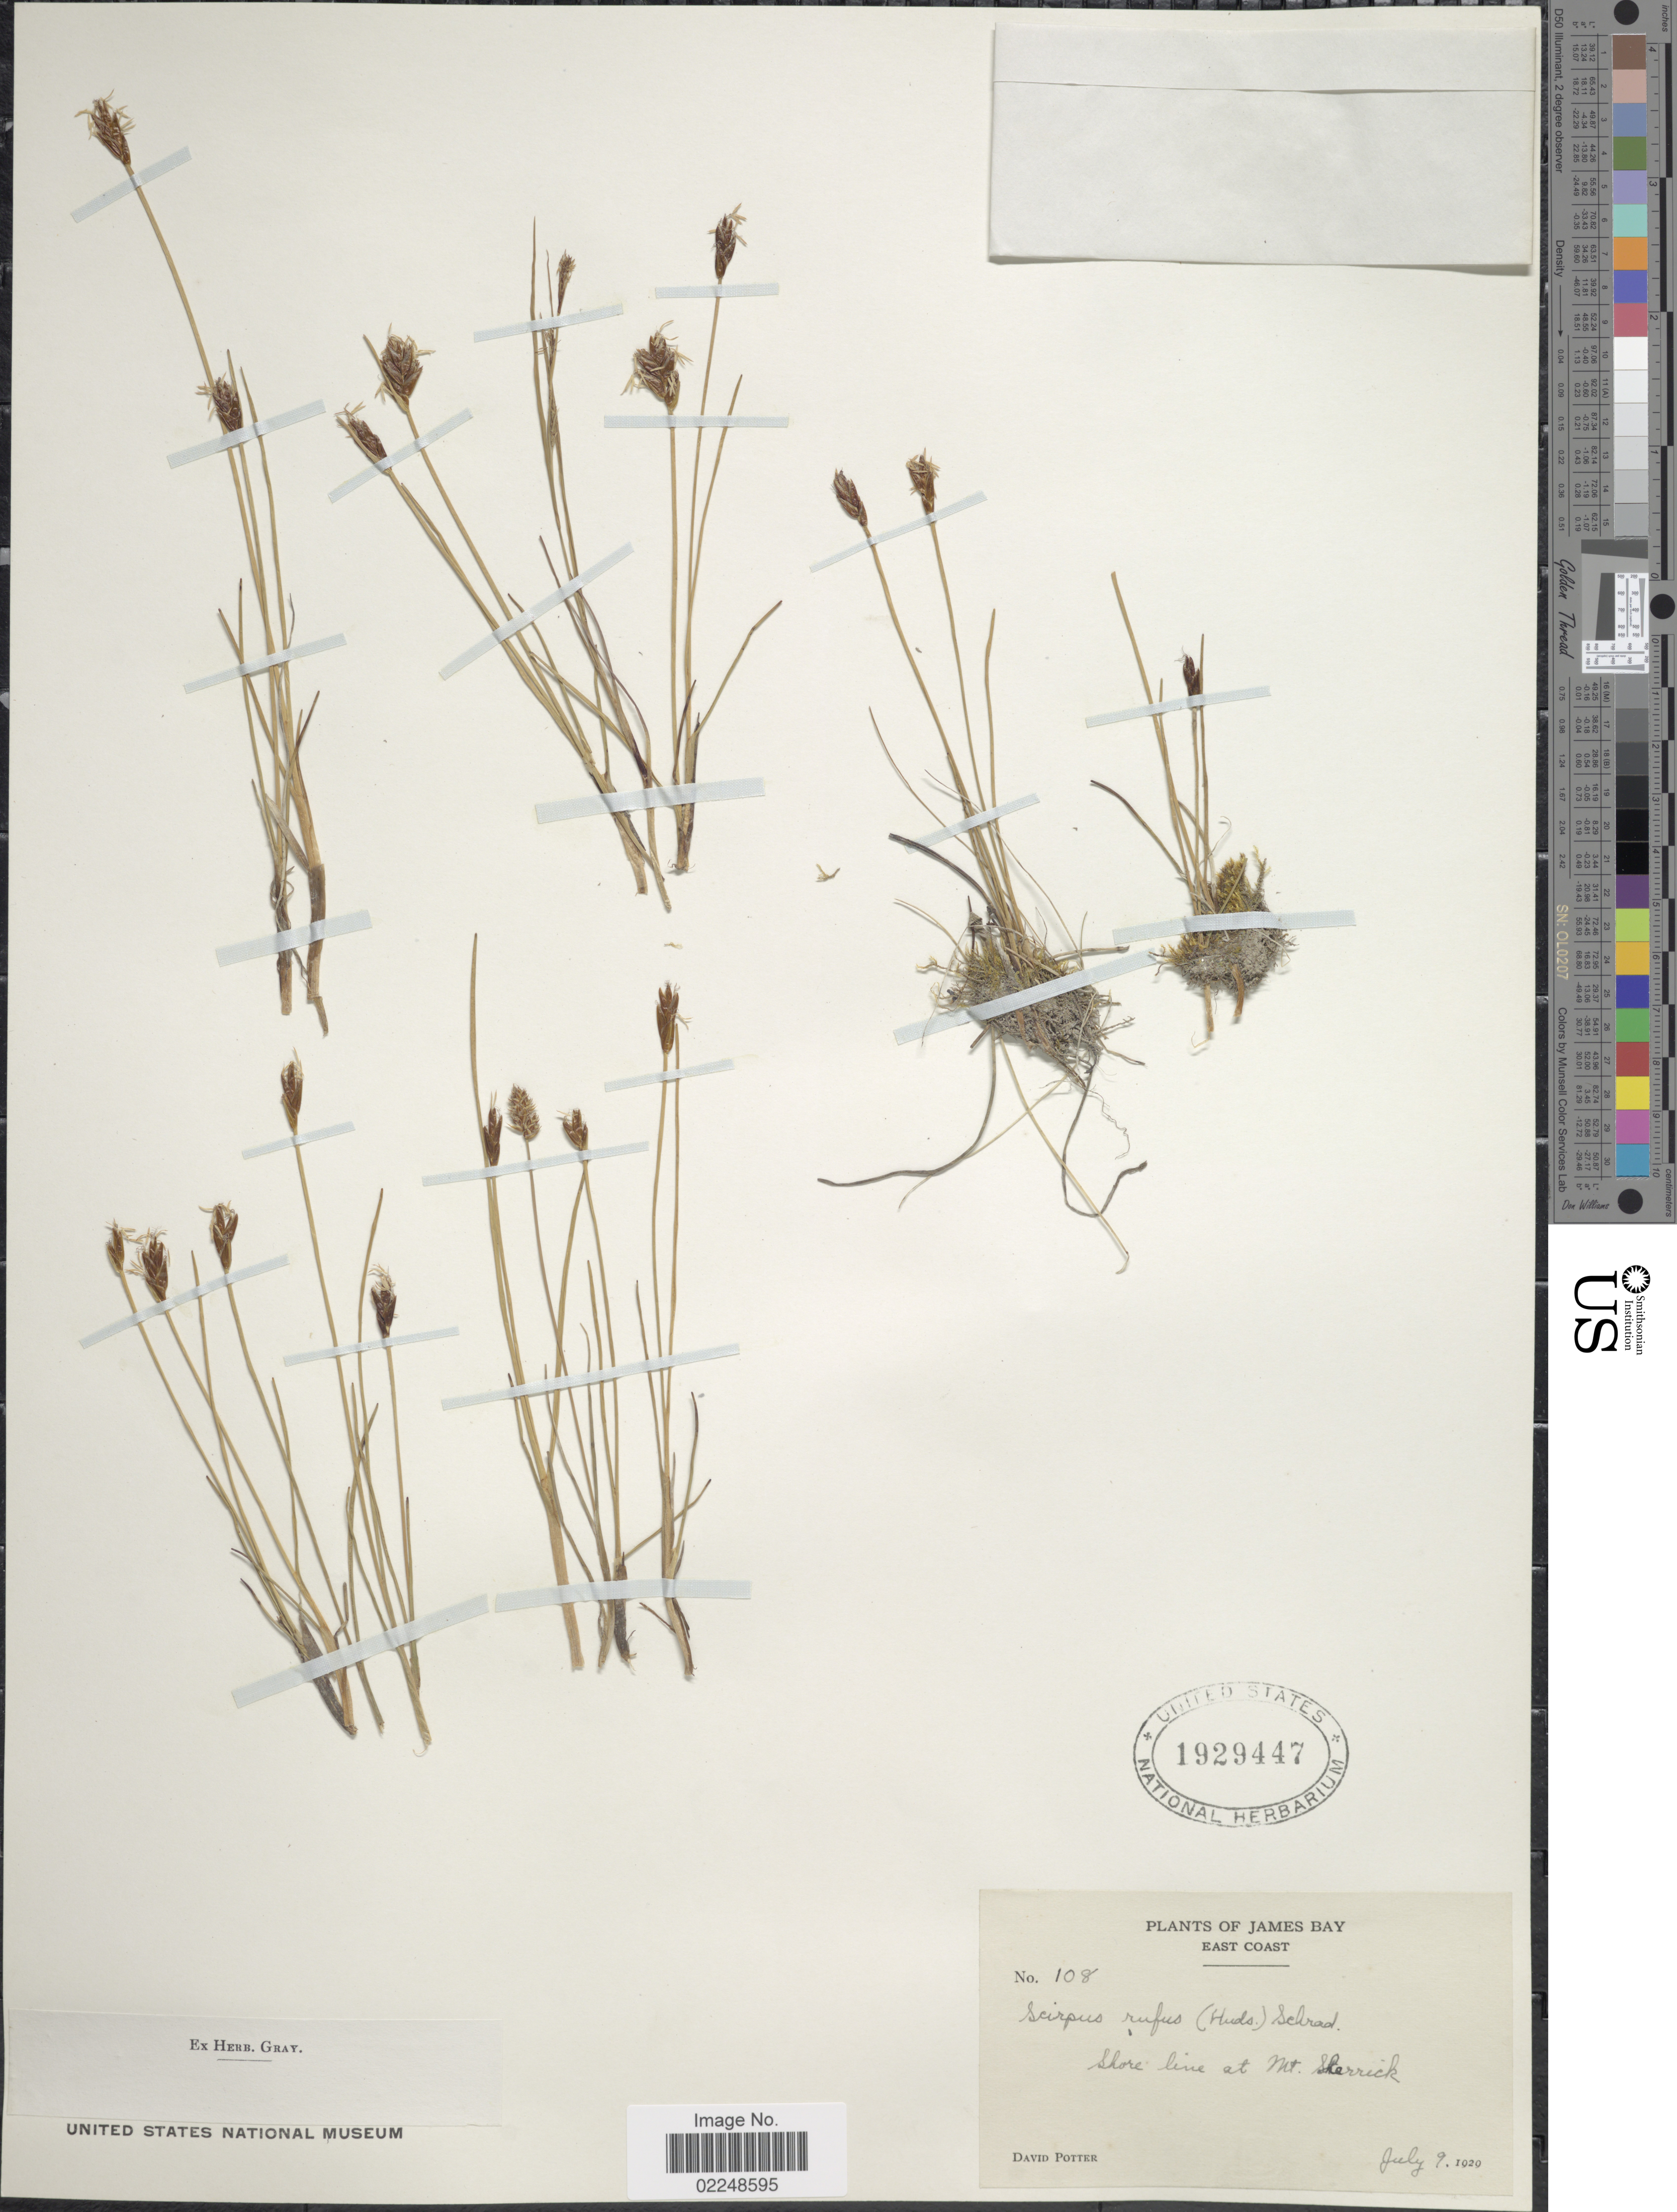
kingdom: Plantae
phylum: Tracheophyta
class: Liliopsida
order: Poales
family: Cyperaceae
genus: Blysmus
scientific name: Blysmus rufus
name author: (Huds.) Link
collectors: D. Potter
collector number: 108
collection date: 1929-07-09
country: Canada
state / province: Quebec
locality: James Bay, East Coast, shore line at Mt. Sherrick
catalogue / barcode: US 1929447